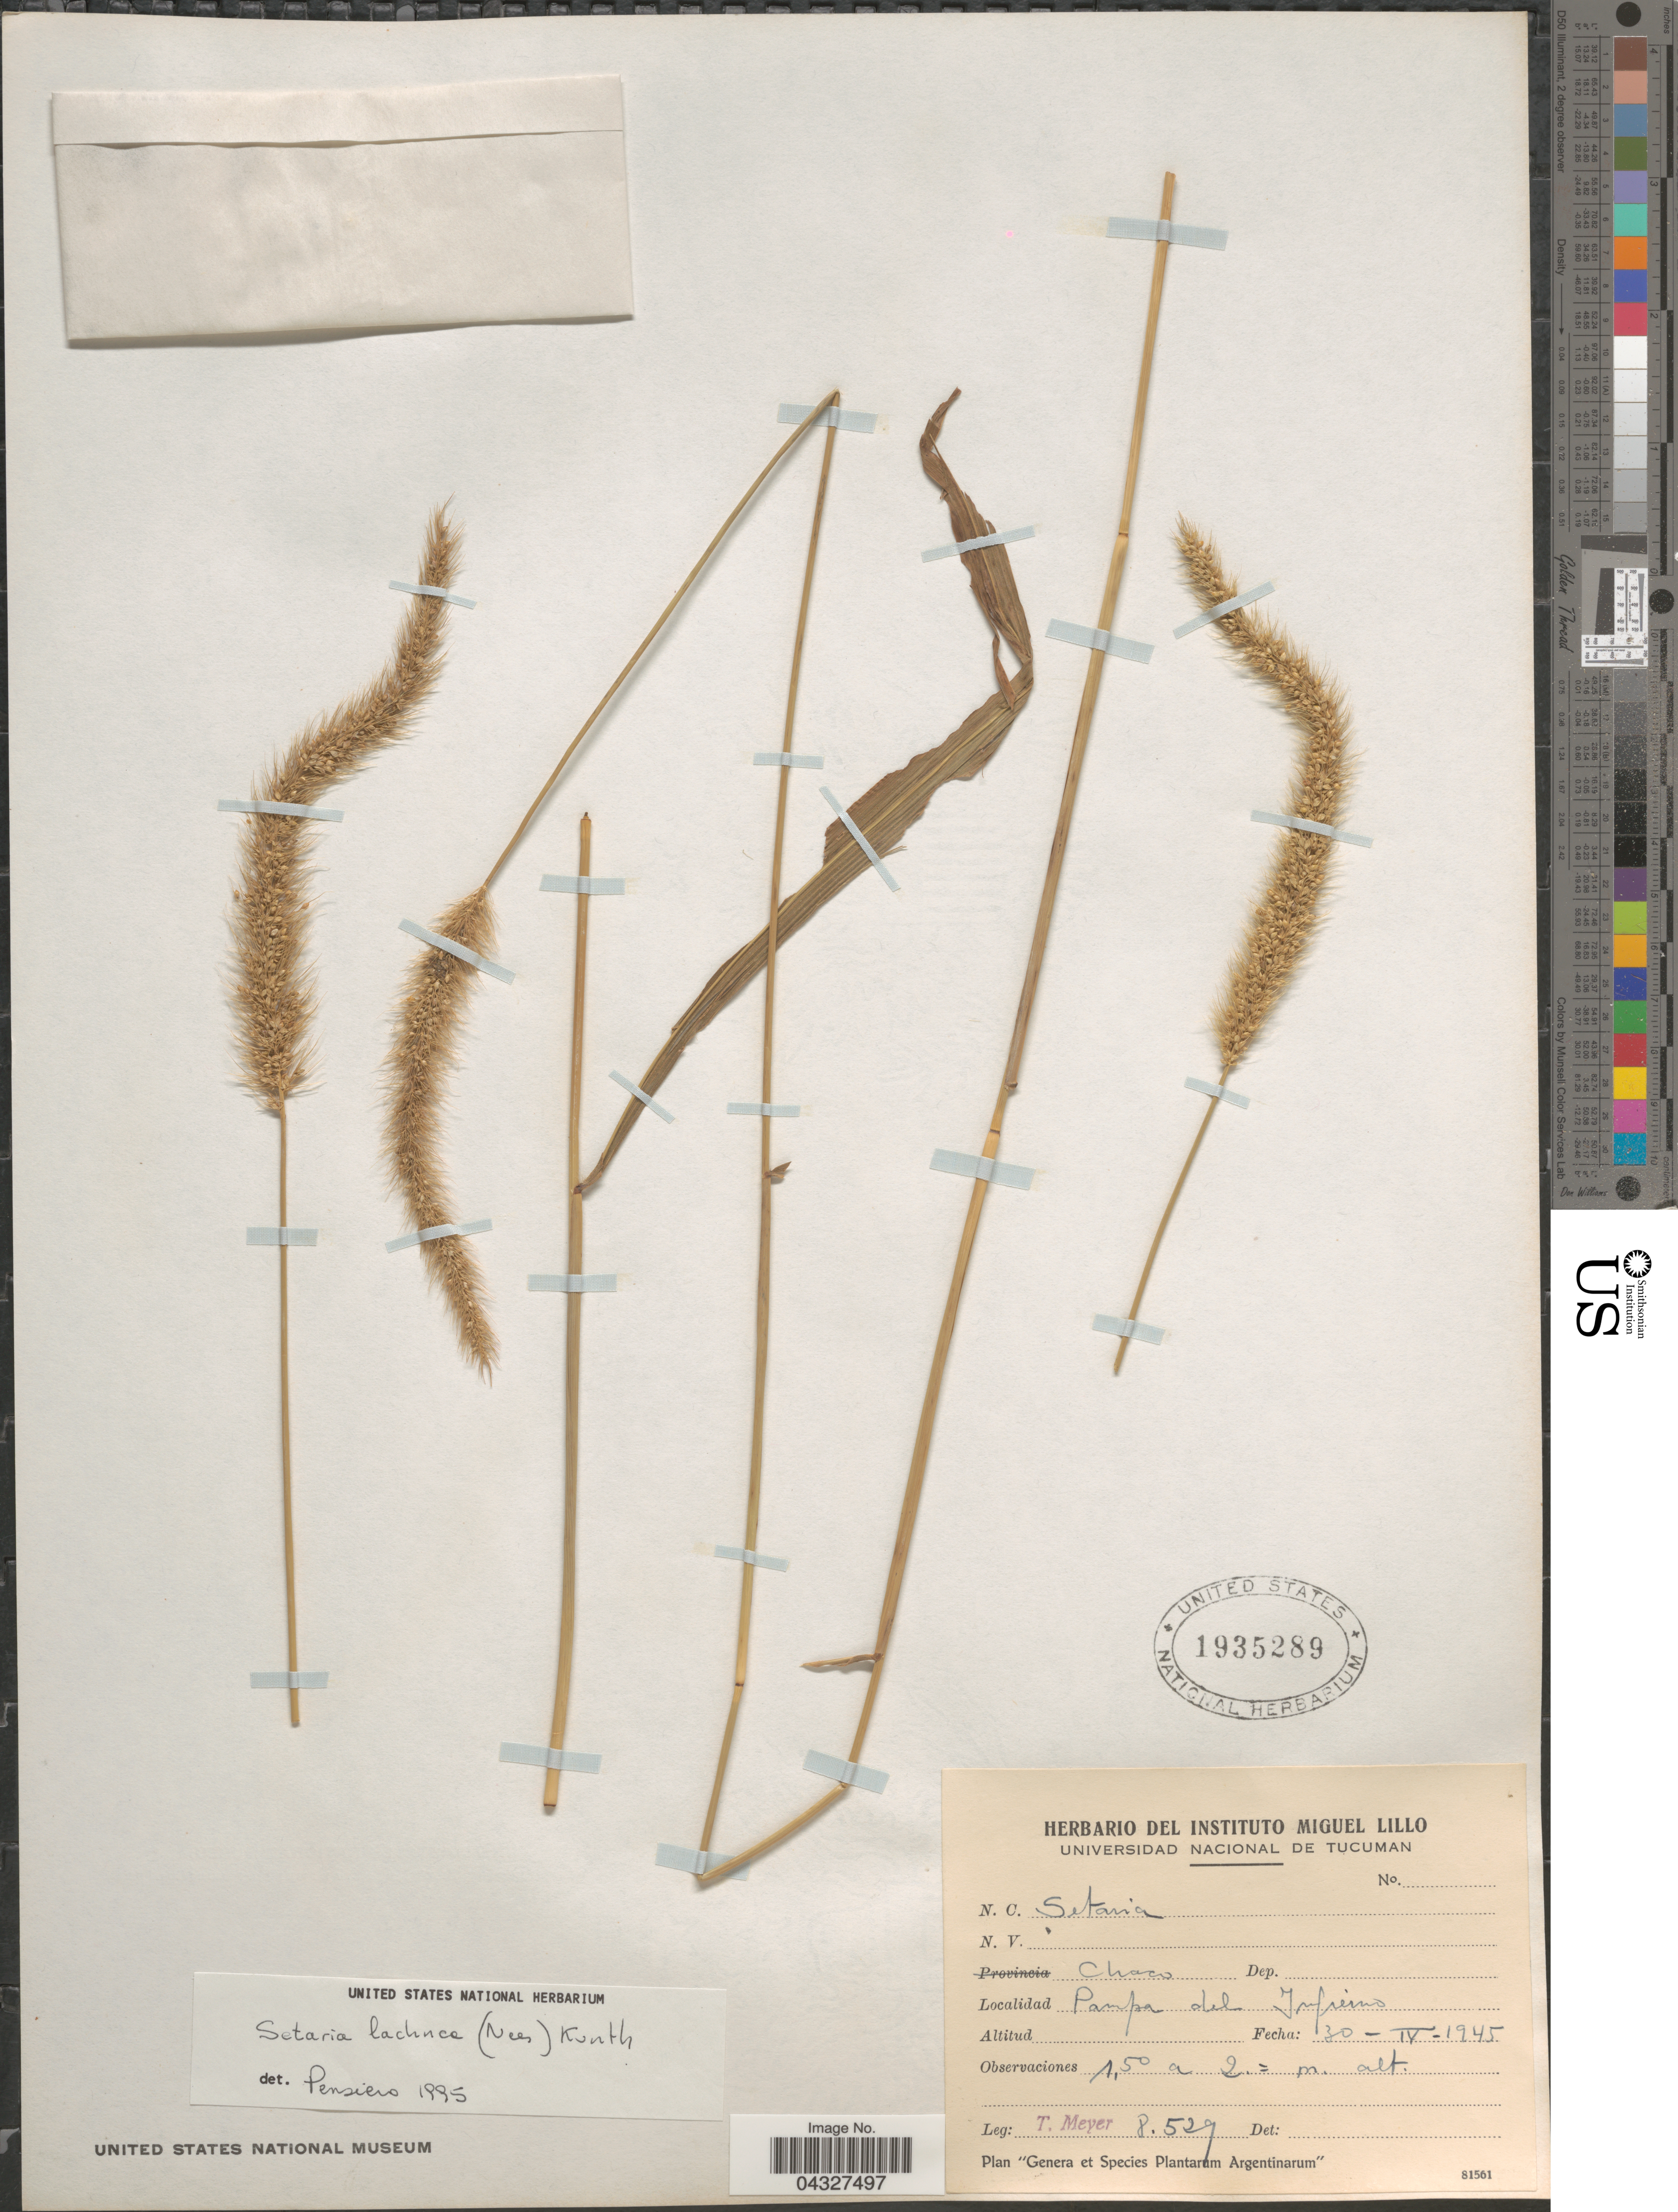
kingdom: Plantae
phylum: Tracheophyta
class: Liliopsida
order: Poales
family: Poaceae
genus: Setaria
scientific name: Setaria lachnea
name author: (Nees) Kunth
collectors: T. Meyer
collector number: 8529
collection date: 1945-04-30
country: Argentina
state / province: Chaco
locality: Pampa del Infierno.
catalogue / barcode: US 1935289